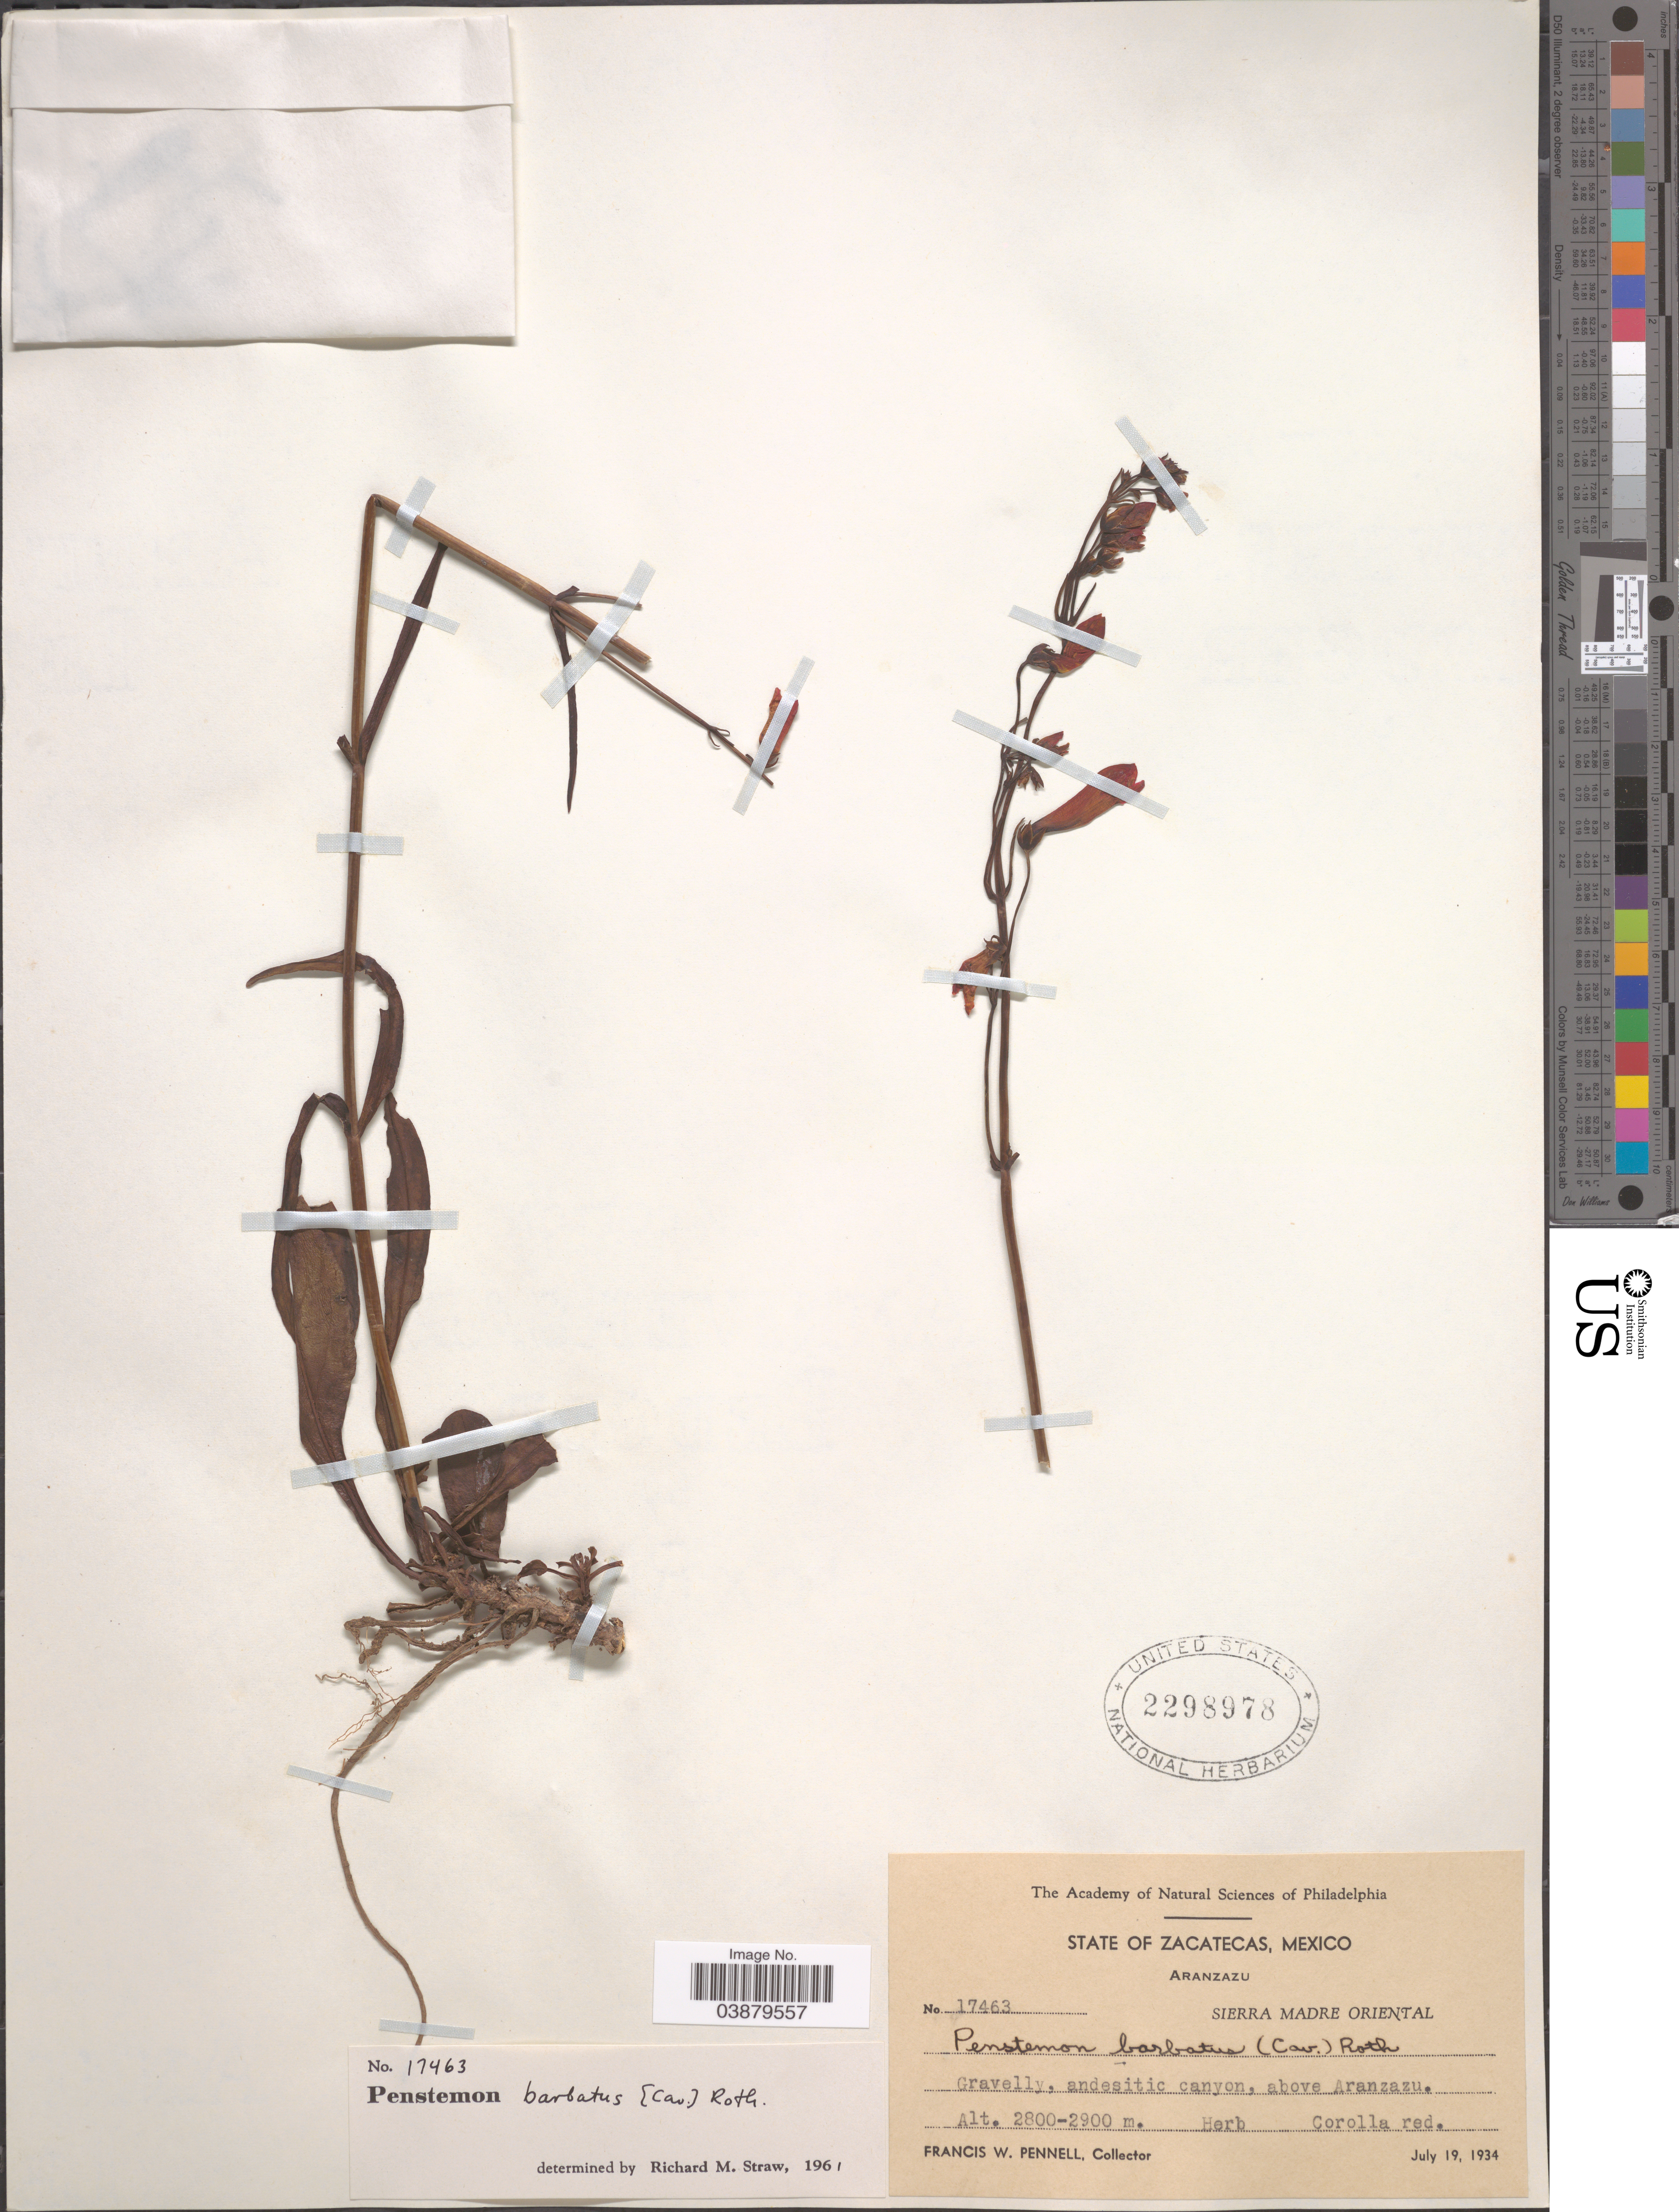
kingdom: Plantae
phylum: Tracheophyta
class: Magnoliopsida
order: Lamiales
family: Plantaginaceae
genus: Penstemon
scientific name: Penstemon barbatus subsp. barbatus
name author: (Cav.) Roth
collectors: F. W. Pennell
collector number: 17463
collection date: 1934-07-19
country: Mexico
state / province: Zacatecas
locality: Aranzazu. Sierra Madre Oriental. Gravelly, andesitic canyon, above Aranzazu.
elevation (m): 2800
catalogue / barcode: US 2298978